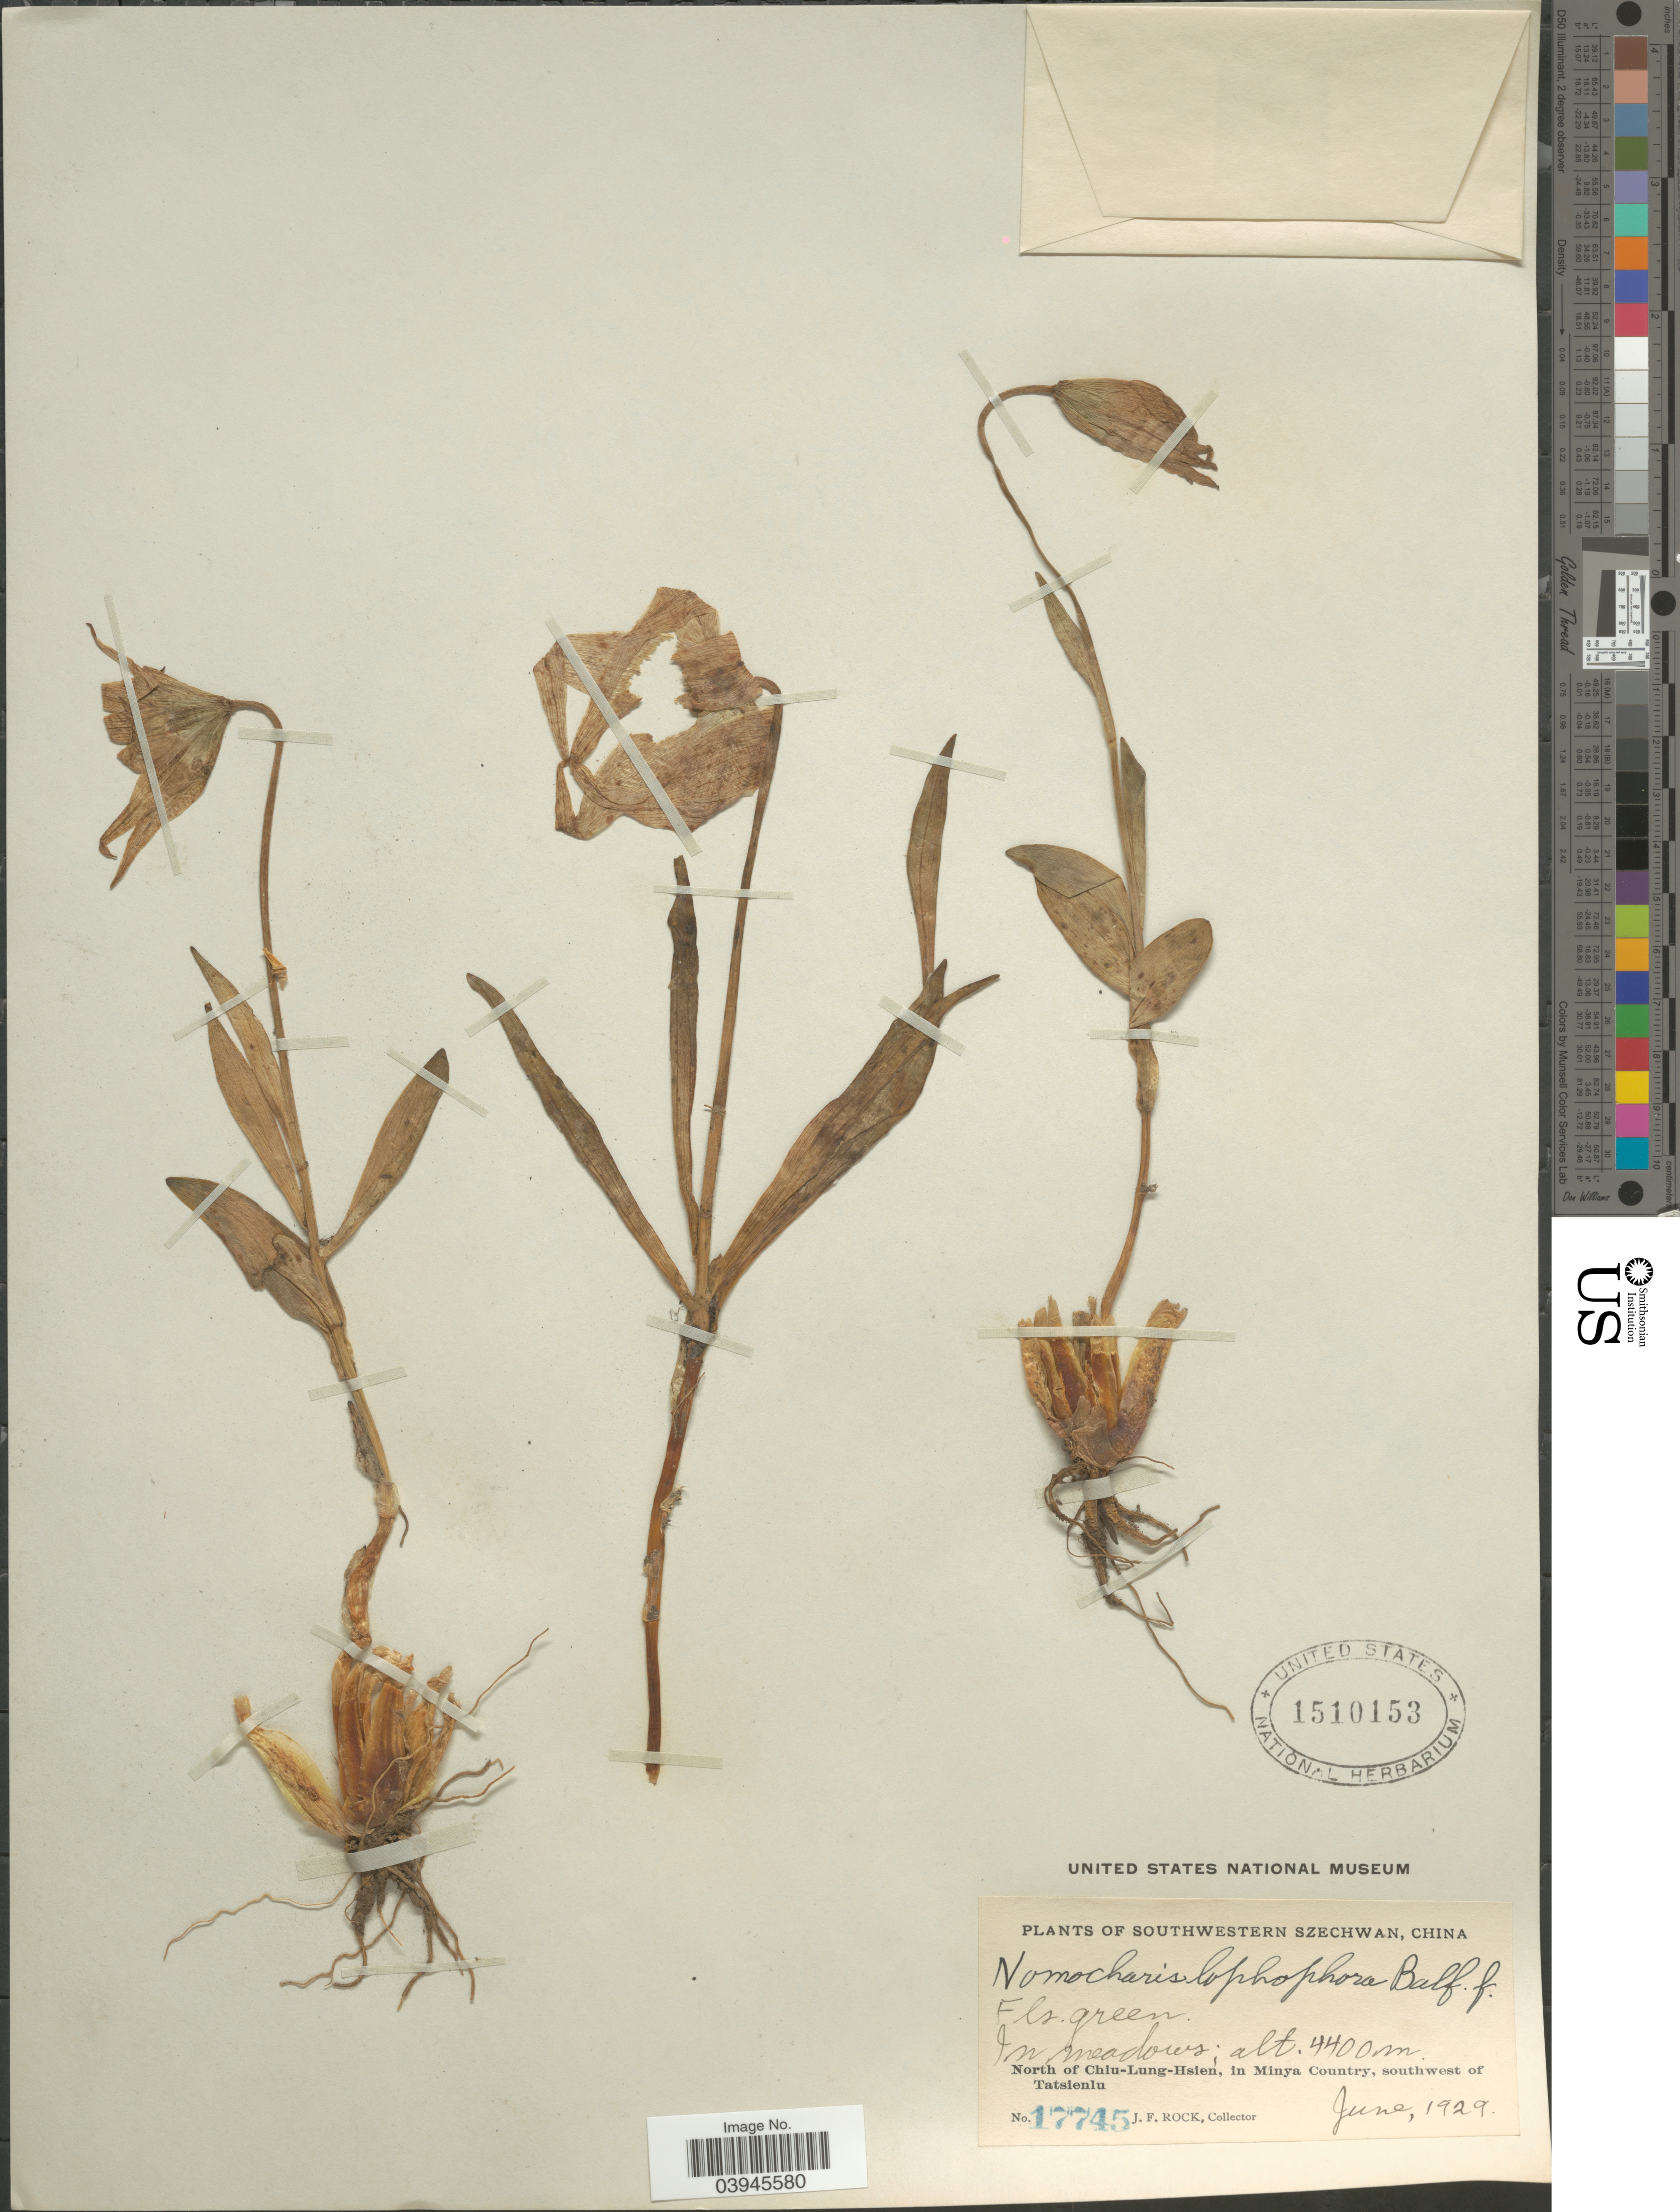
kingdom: Plantae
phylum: Tracheophyta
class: Liliopsida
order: Liliales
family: Liliaceae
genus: Lilium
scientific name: Lilium lophophorum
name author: (Bureau & Franch.) Franch.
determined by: Strong, Mark T., (BOT), Smithsonian Institution - National Museum of Natural History (UNITED STATES)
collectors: J. Rock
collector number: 17745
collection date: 1929-06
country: China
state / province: Sichuan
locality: Southwestern Szechwan. North of Chiu-Lung-Hsien, in Minya Country, southwest of Tatsienlu.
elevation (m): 4400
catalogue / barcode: US 1510153